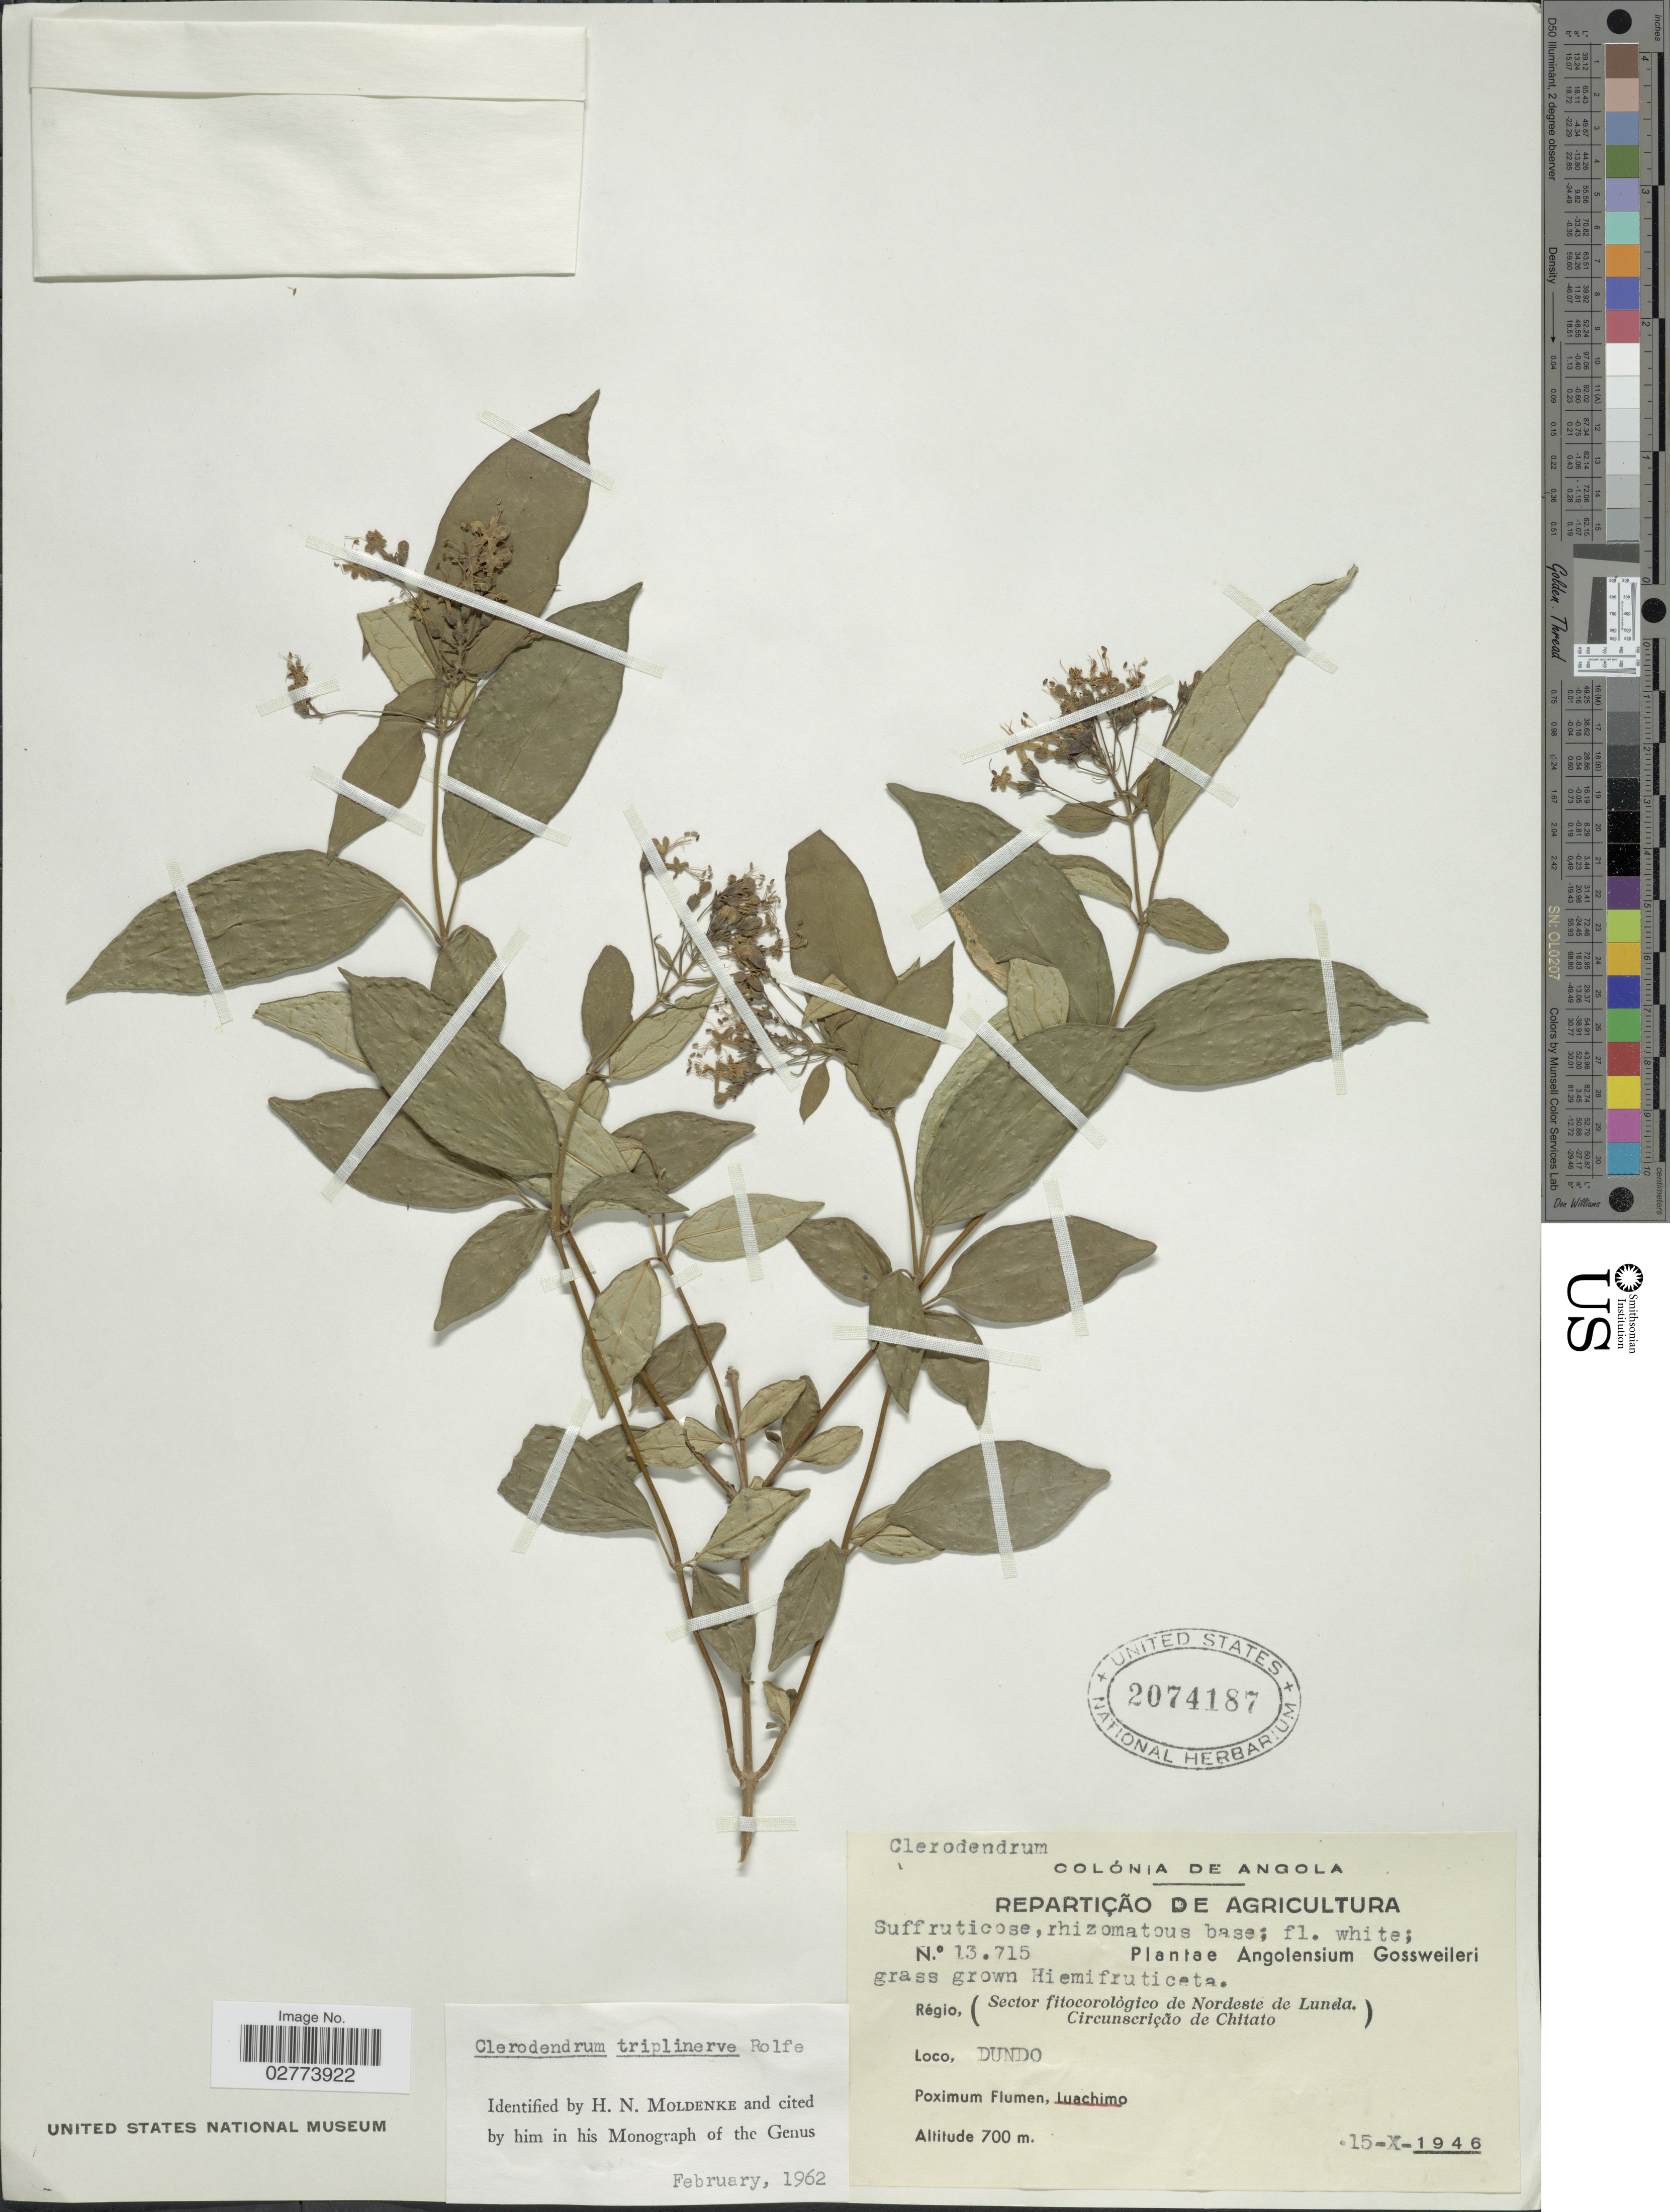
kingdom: Plantae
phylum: Tracheophyta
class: Magnoliopsida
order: Lamiales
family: Lamiaceae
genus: Clerodendrum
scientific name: Clerodendrum triplinerve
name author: Rolfe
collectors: -. Gossweiler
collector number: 13715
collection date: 1946-10-15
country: Angola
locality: Régio, (Sector fitocorológico de Nordeste de Lunda. Circunscrição de Chitato). Dundo. Luachimo.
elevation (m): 700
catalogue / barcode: US 2074187